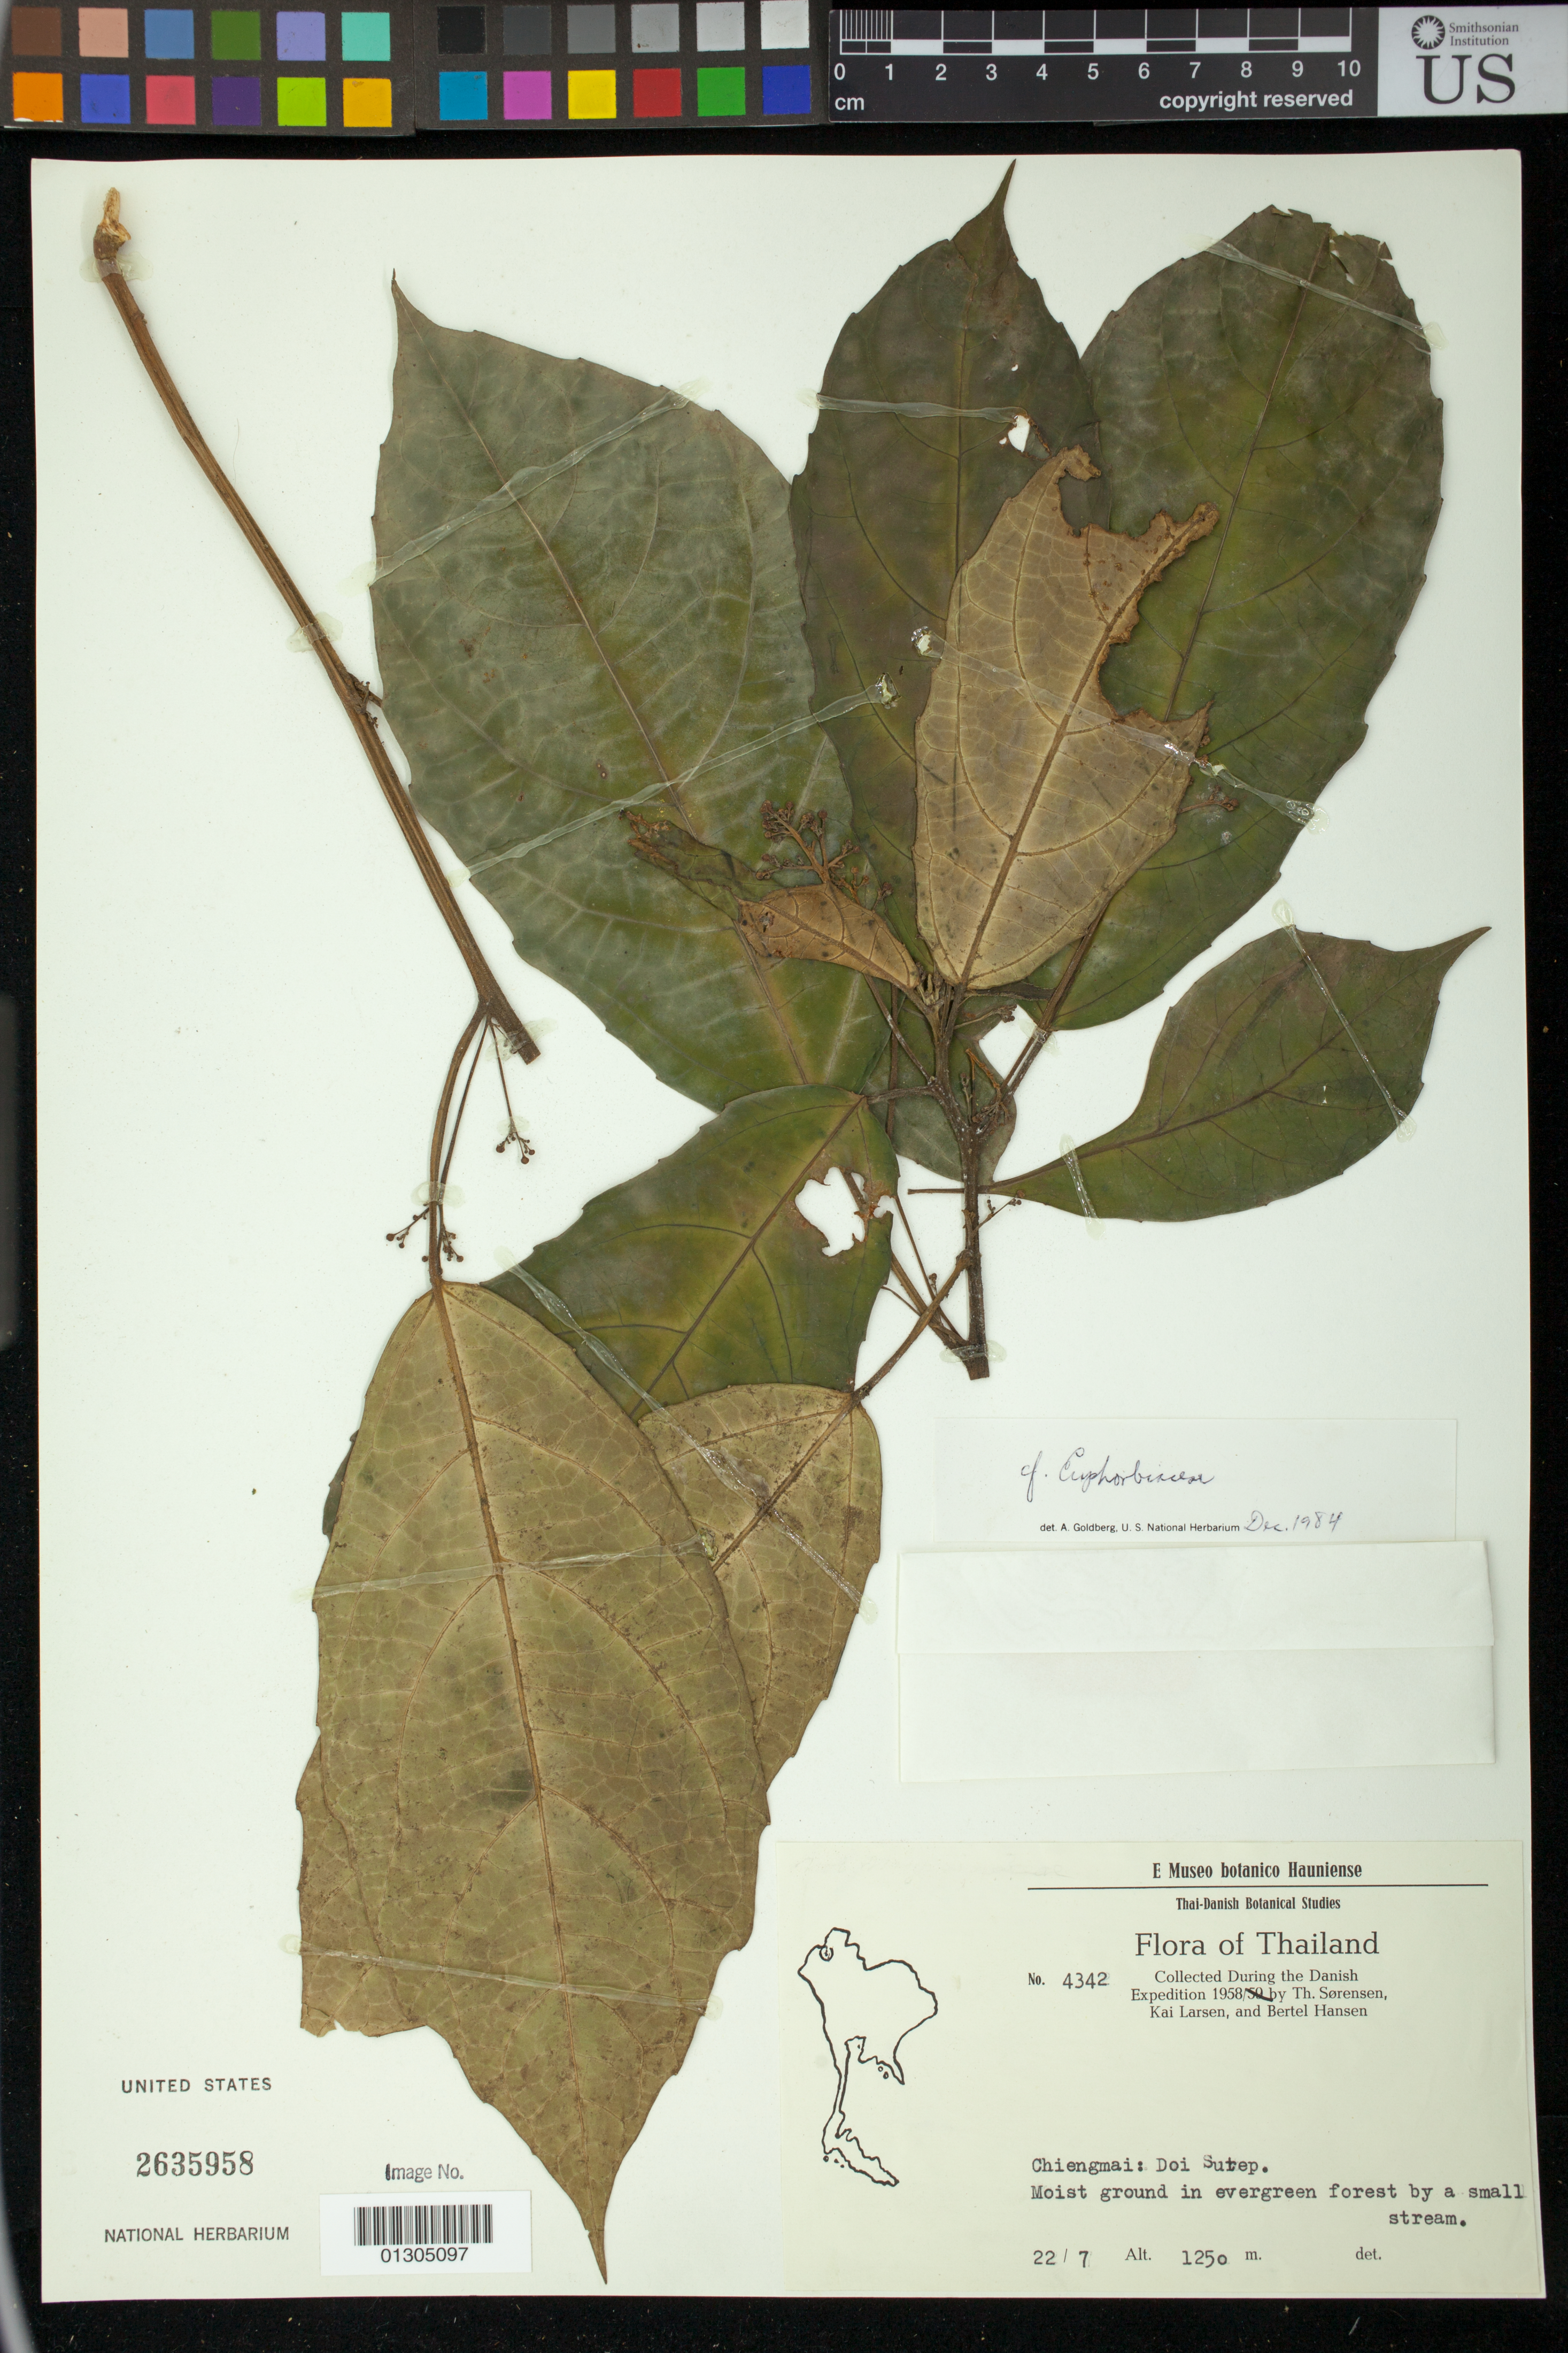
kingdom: Plantae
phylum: Tracheophyta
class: Magnoliopsida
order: Malpighiales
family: Euphorbiaceae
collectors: T. Sorensen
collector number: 4342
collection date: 1958-07-22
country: Thailand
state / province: Chiang Mai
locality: Doi Sutep (Doi Suthep).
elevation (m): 1250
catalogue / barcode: US 2635958